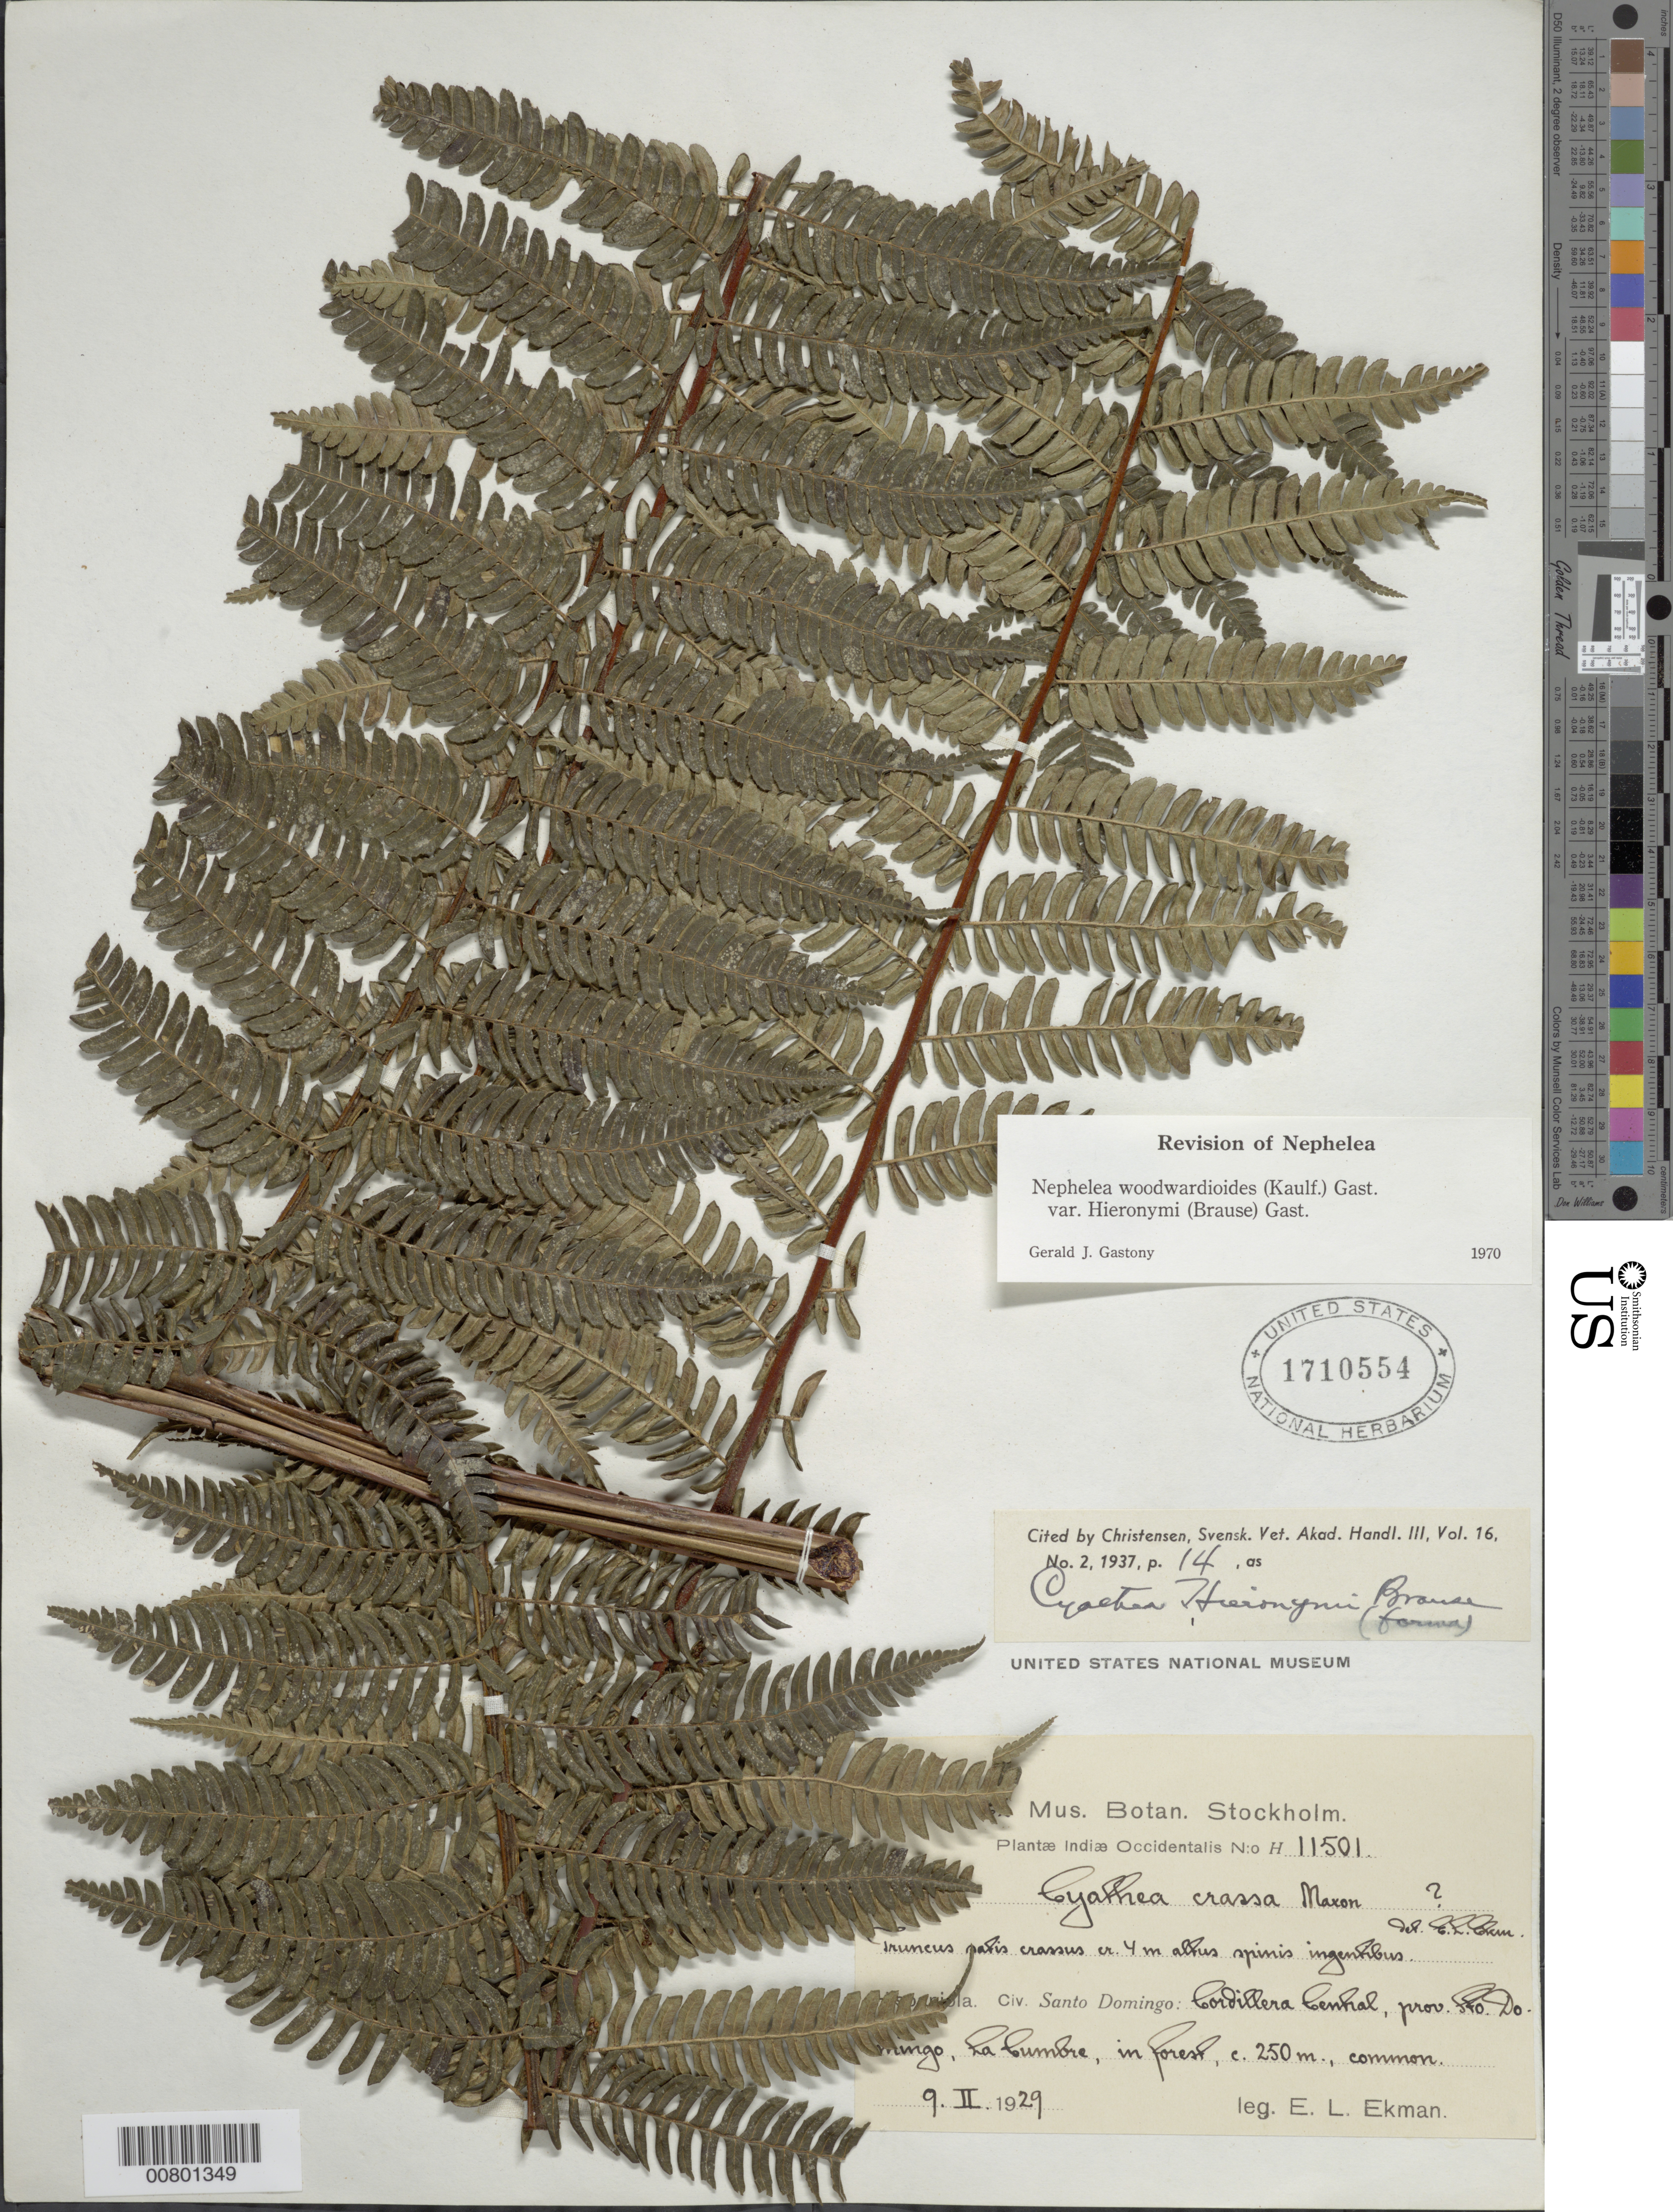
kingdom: Plantae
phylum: Tracheophyta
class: Polypodiopsida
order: Cyatheales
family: Cyatheaceae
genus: Alsophila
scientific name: Alsophila woodwardioides var. hieronymii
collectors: E. L. Ekman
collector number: H 11501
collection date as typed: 09 Feb 1929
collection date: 1929-02-09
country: Dominican Republic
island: Hispaniola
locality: Prov. Santo Domingo, Cordillera Central, La Cumbre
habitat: Forest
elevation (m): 250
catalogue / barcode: US 1710554